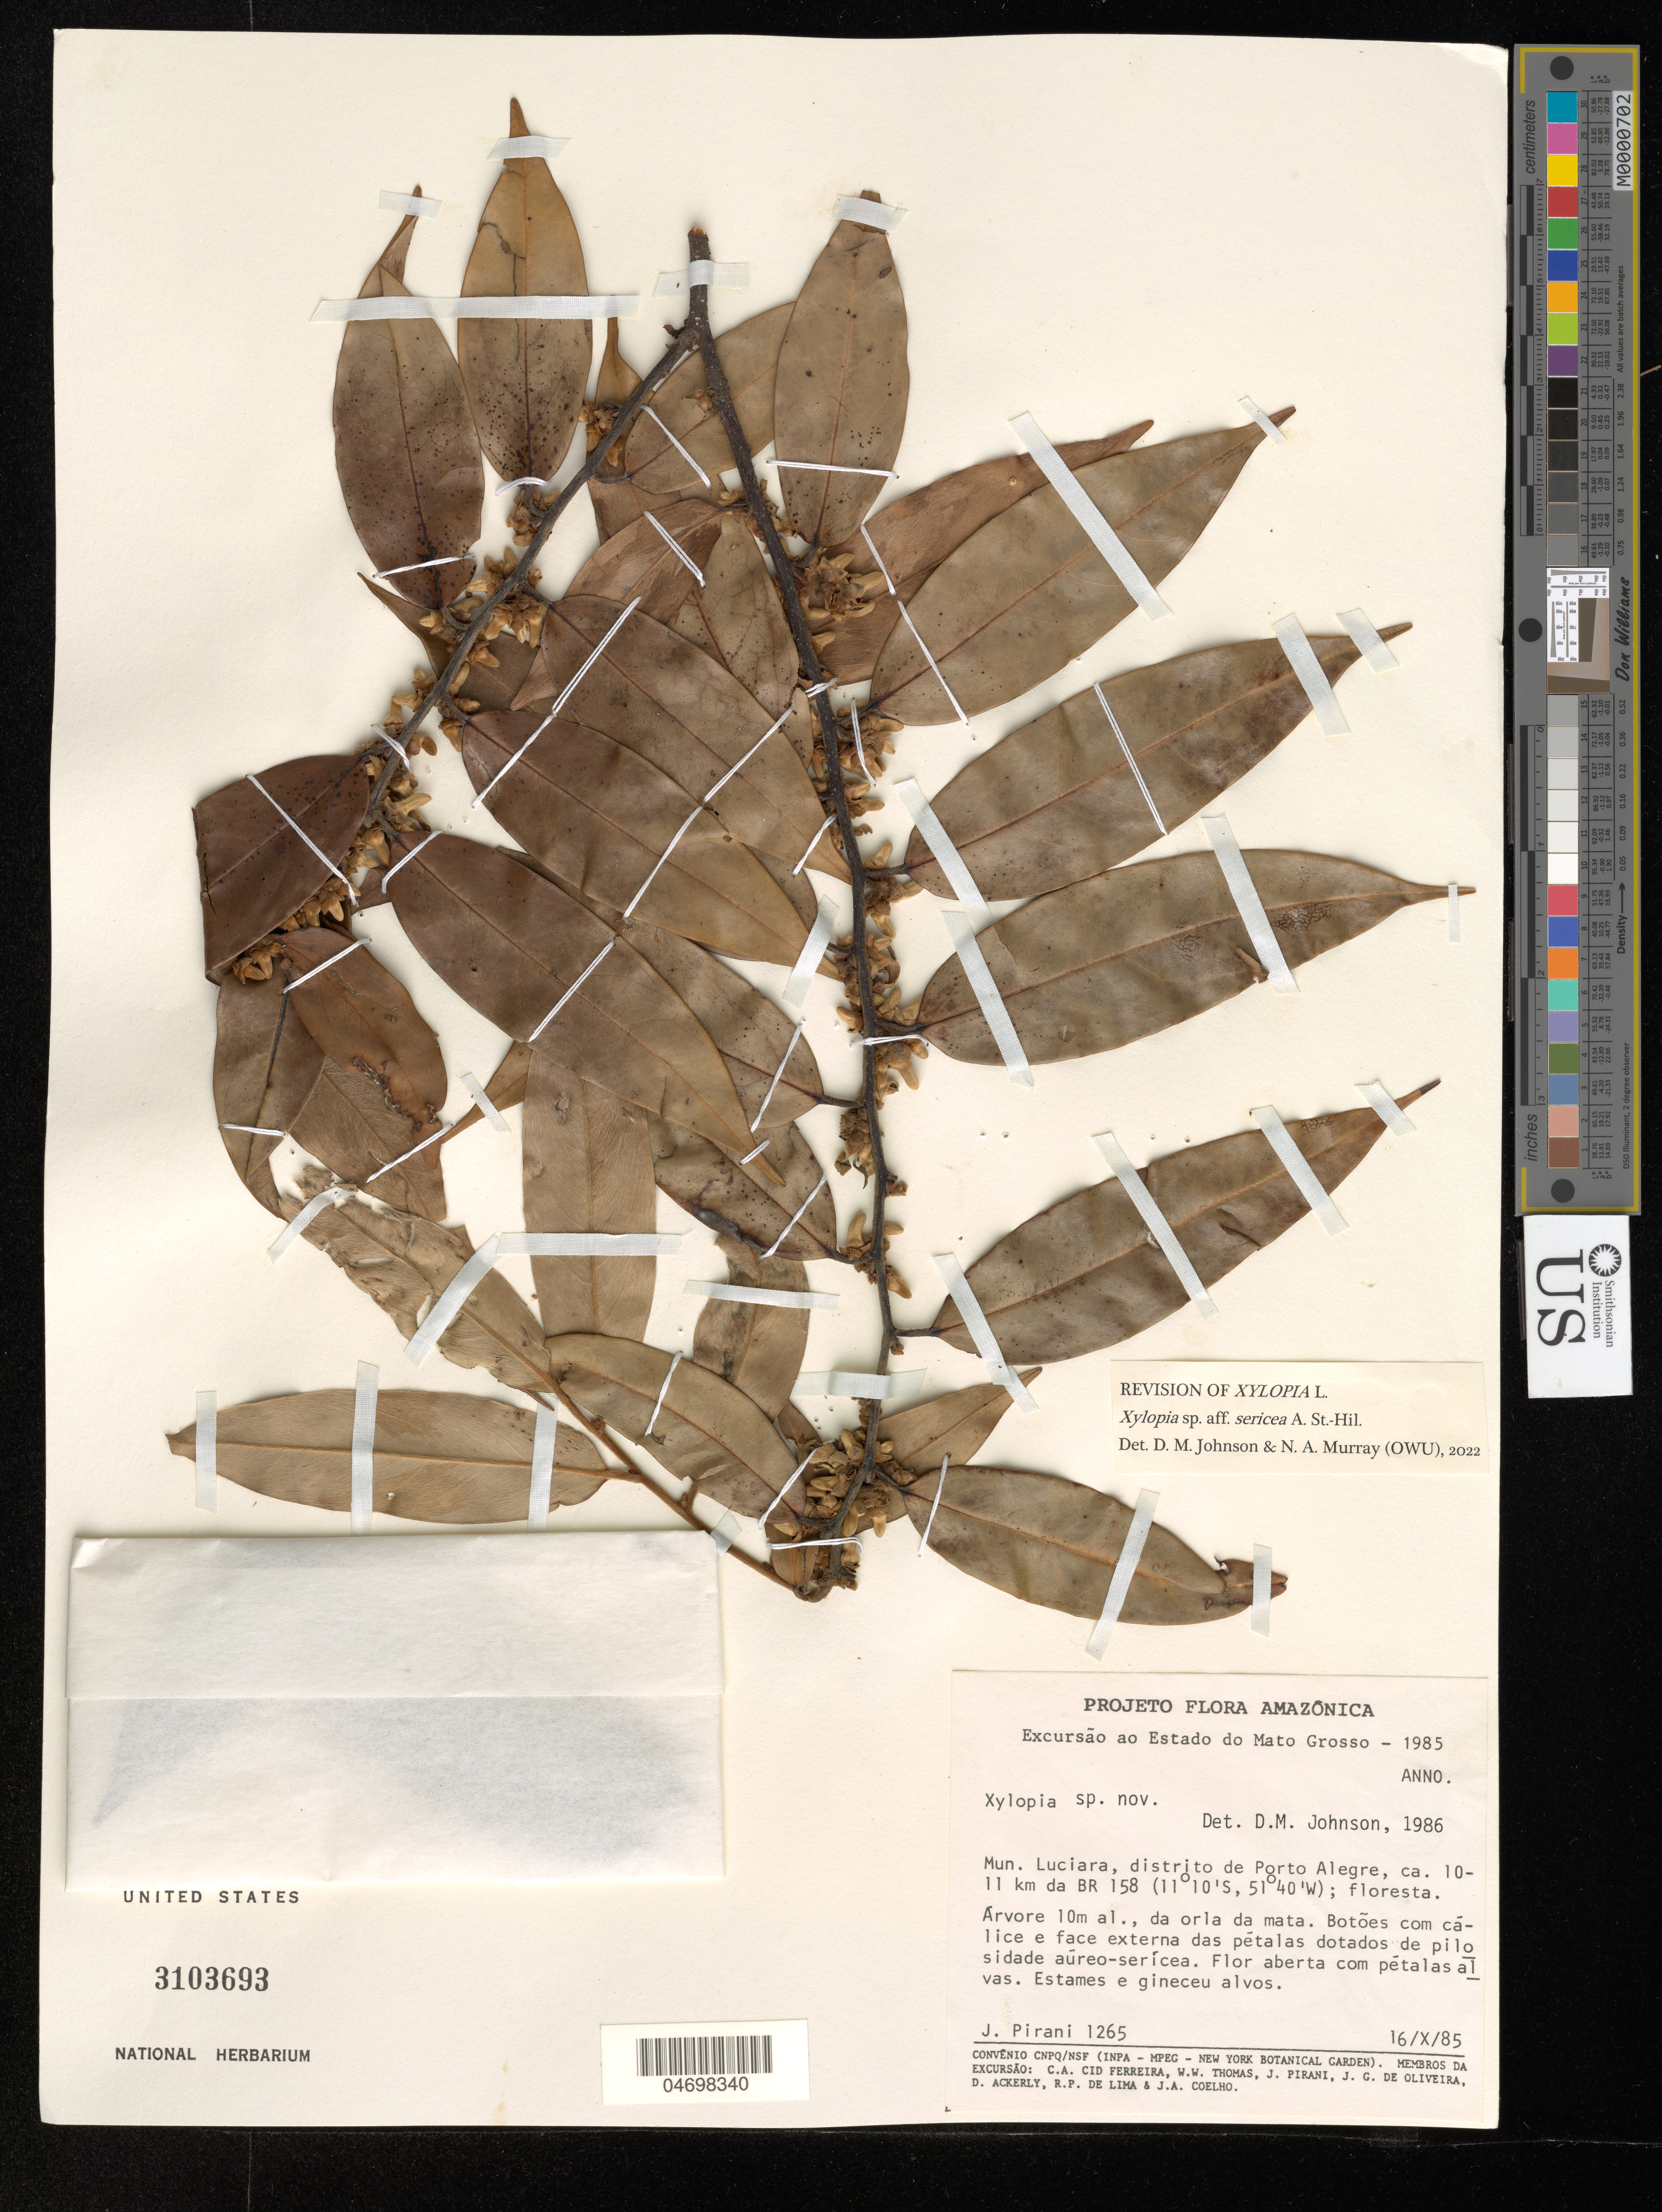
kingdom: Plantae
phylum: Tracheophyta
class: Magnoliopsida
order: Magnoliales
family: Annonaceae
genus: Xylopia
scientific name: Xylopia sericea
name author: A. St.-Hil.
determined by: Johnson, D. M.; Murray, N. A.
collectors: J. R. Pirani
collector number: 1265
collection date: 1985-10-16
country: Brazil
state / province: Mato Grosso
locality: Mun. Luciara, Dist. Porto Alegre, ca. 10-11 km da BR 158.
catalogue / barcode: US 3103693